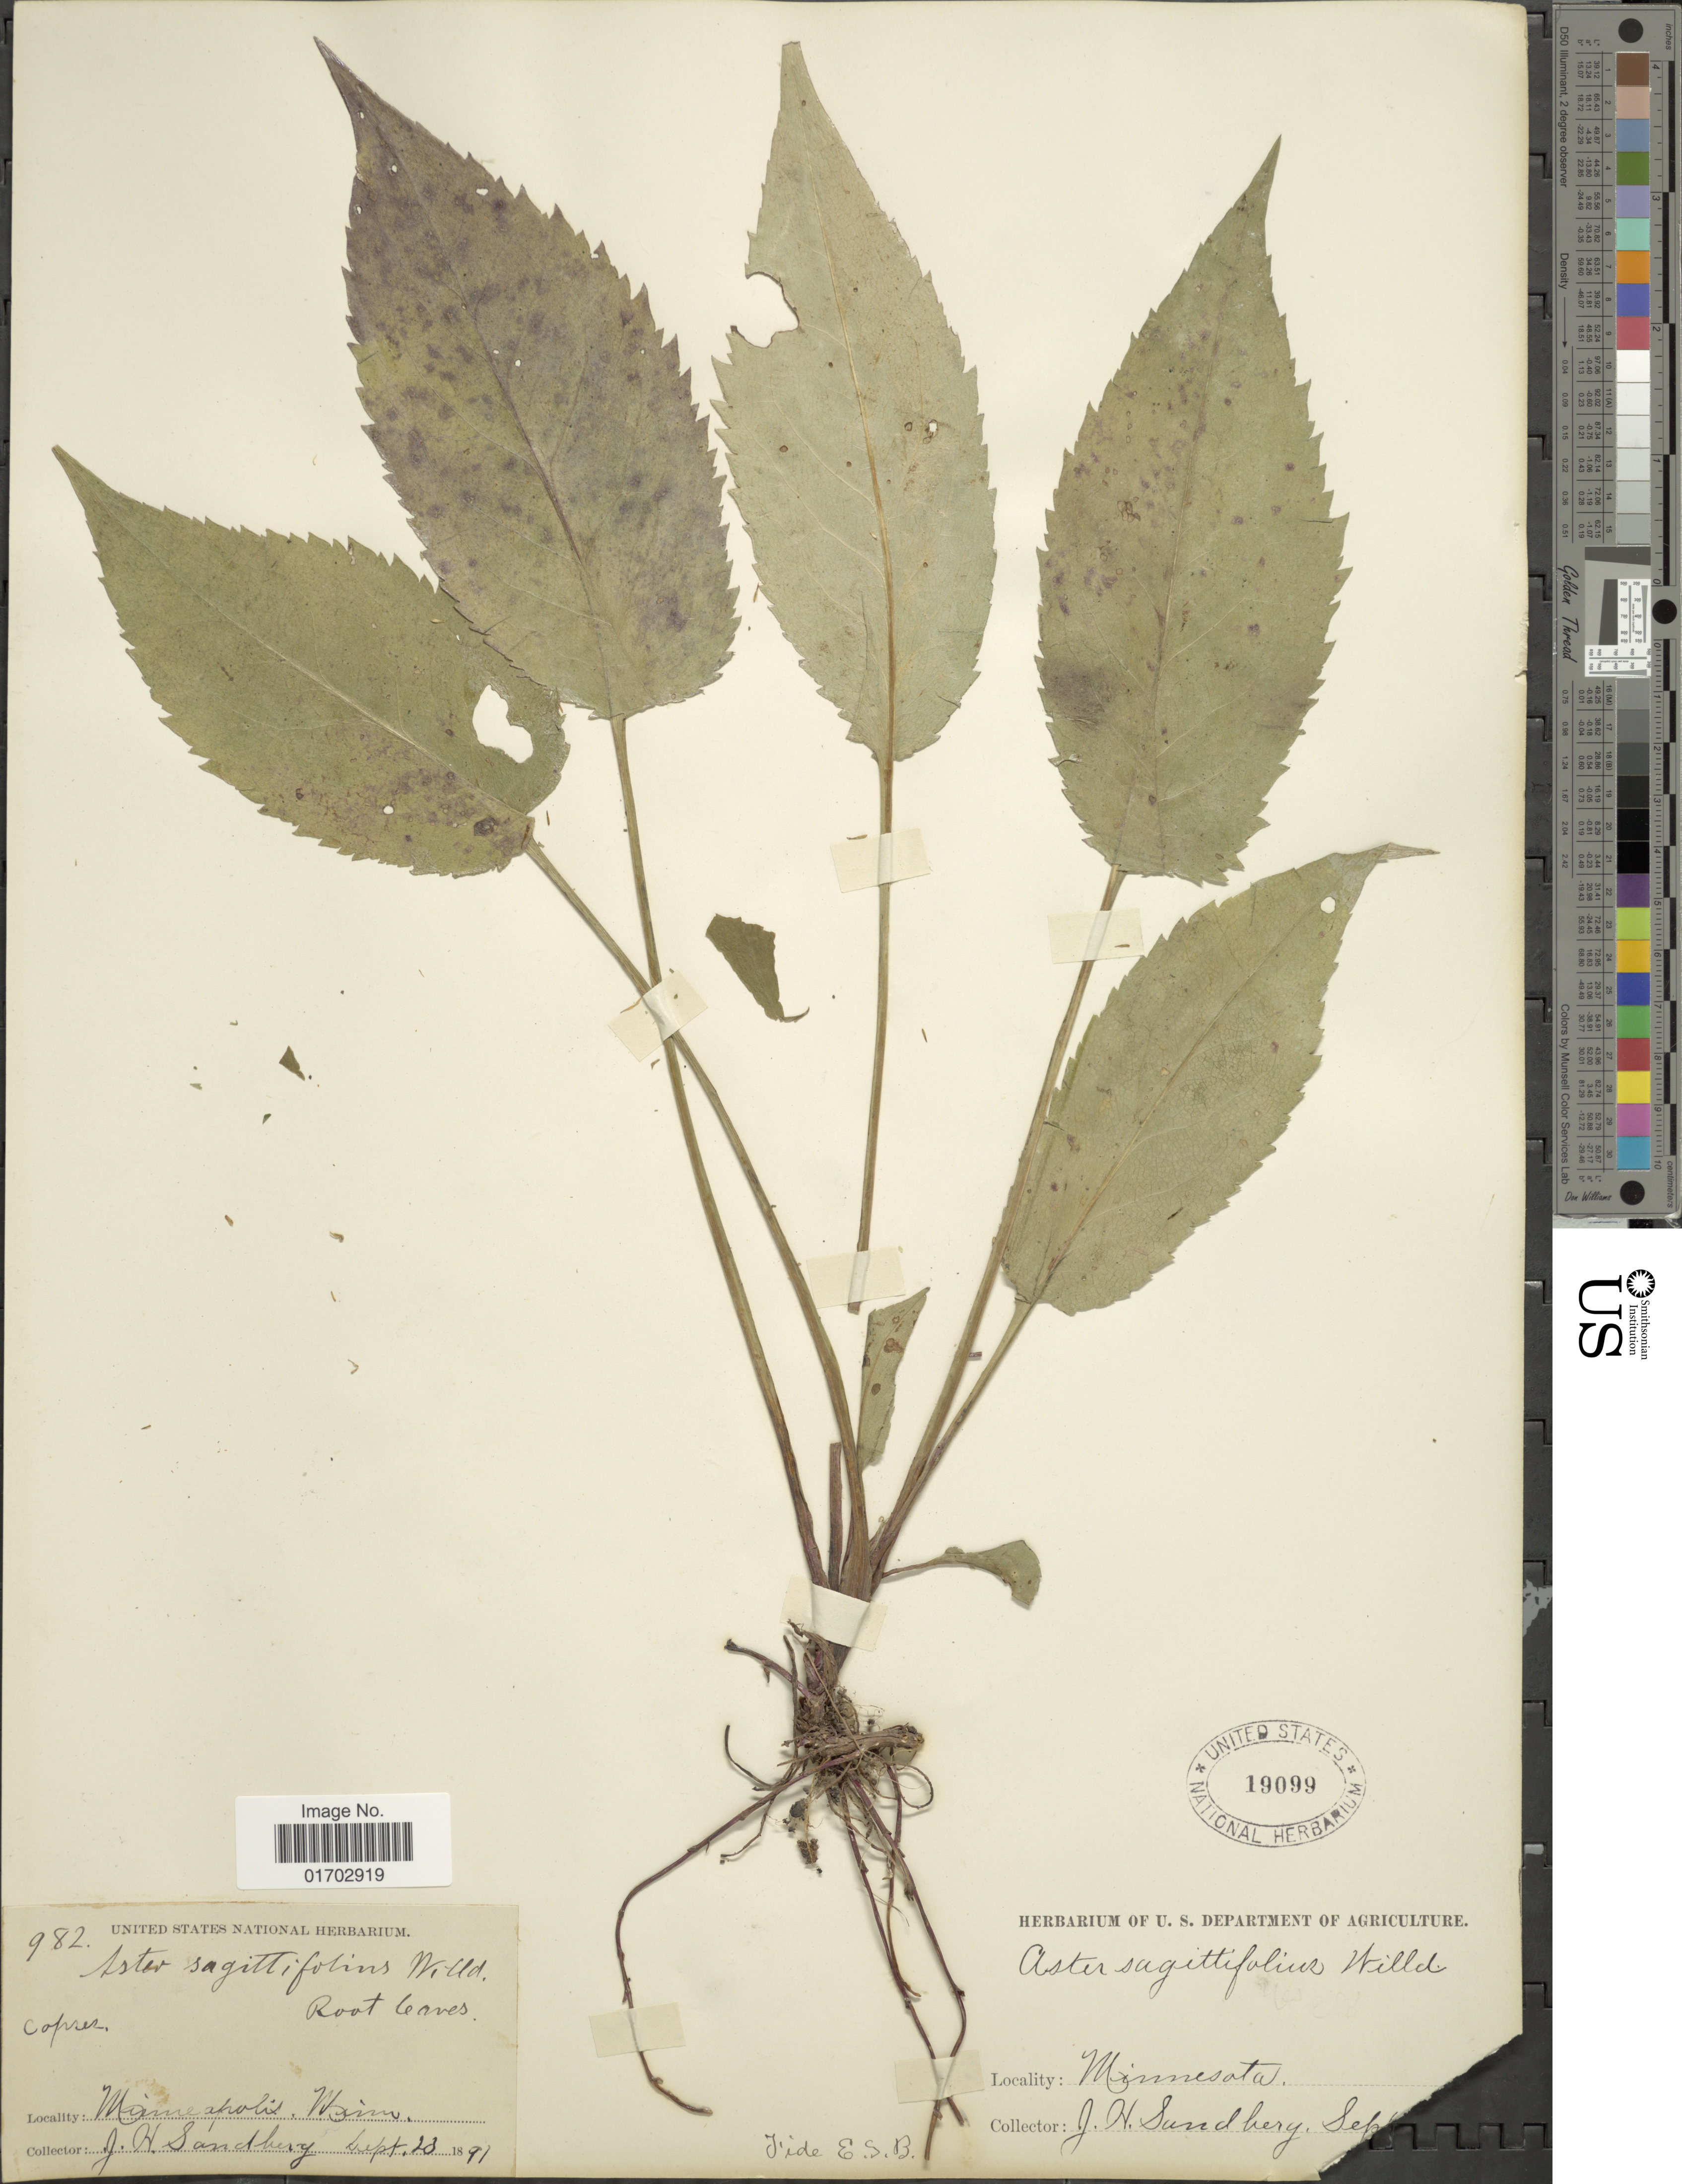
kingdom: Plantae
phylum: Tracheophyta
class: Magnoliopsida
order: Asterales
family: Asteraceae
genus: Symphyotrichum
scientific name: Symphyotrichum sagittifolium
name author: (Wedem. ex Willd.) G.L. Nesom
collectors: J. H. Sandberg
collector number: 982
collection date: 1897-09-23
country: United States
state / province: Minnesota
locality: Minneapolis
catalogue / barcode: US 19099